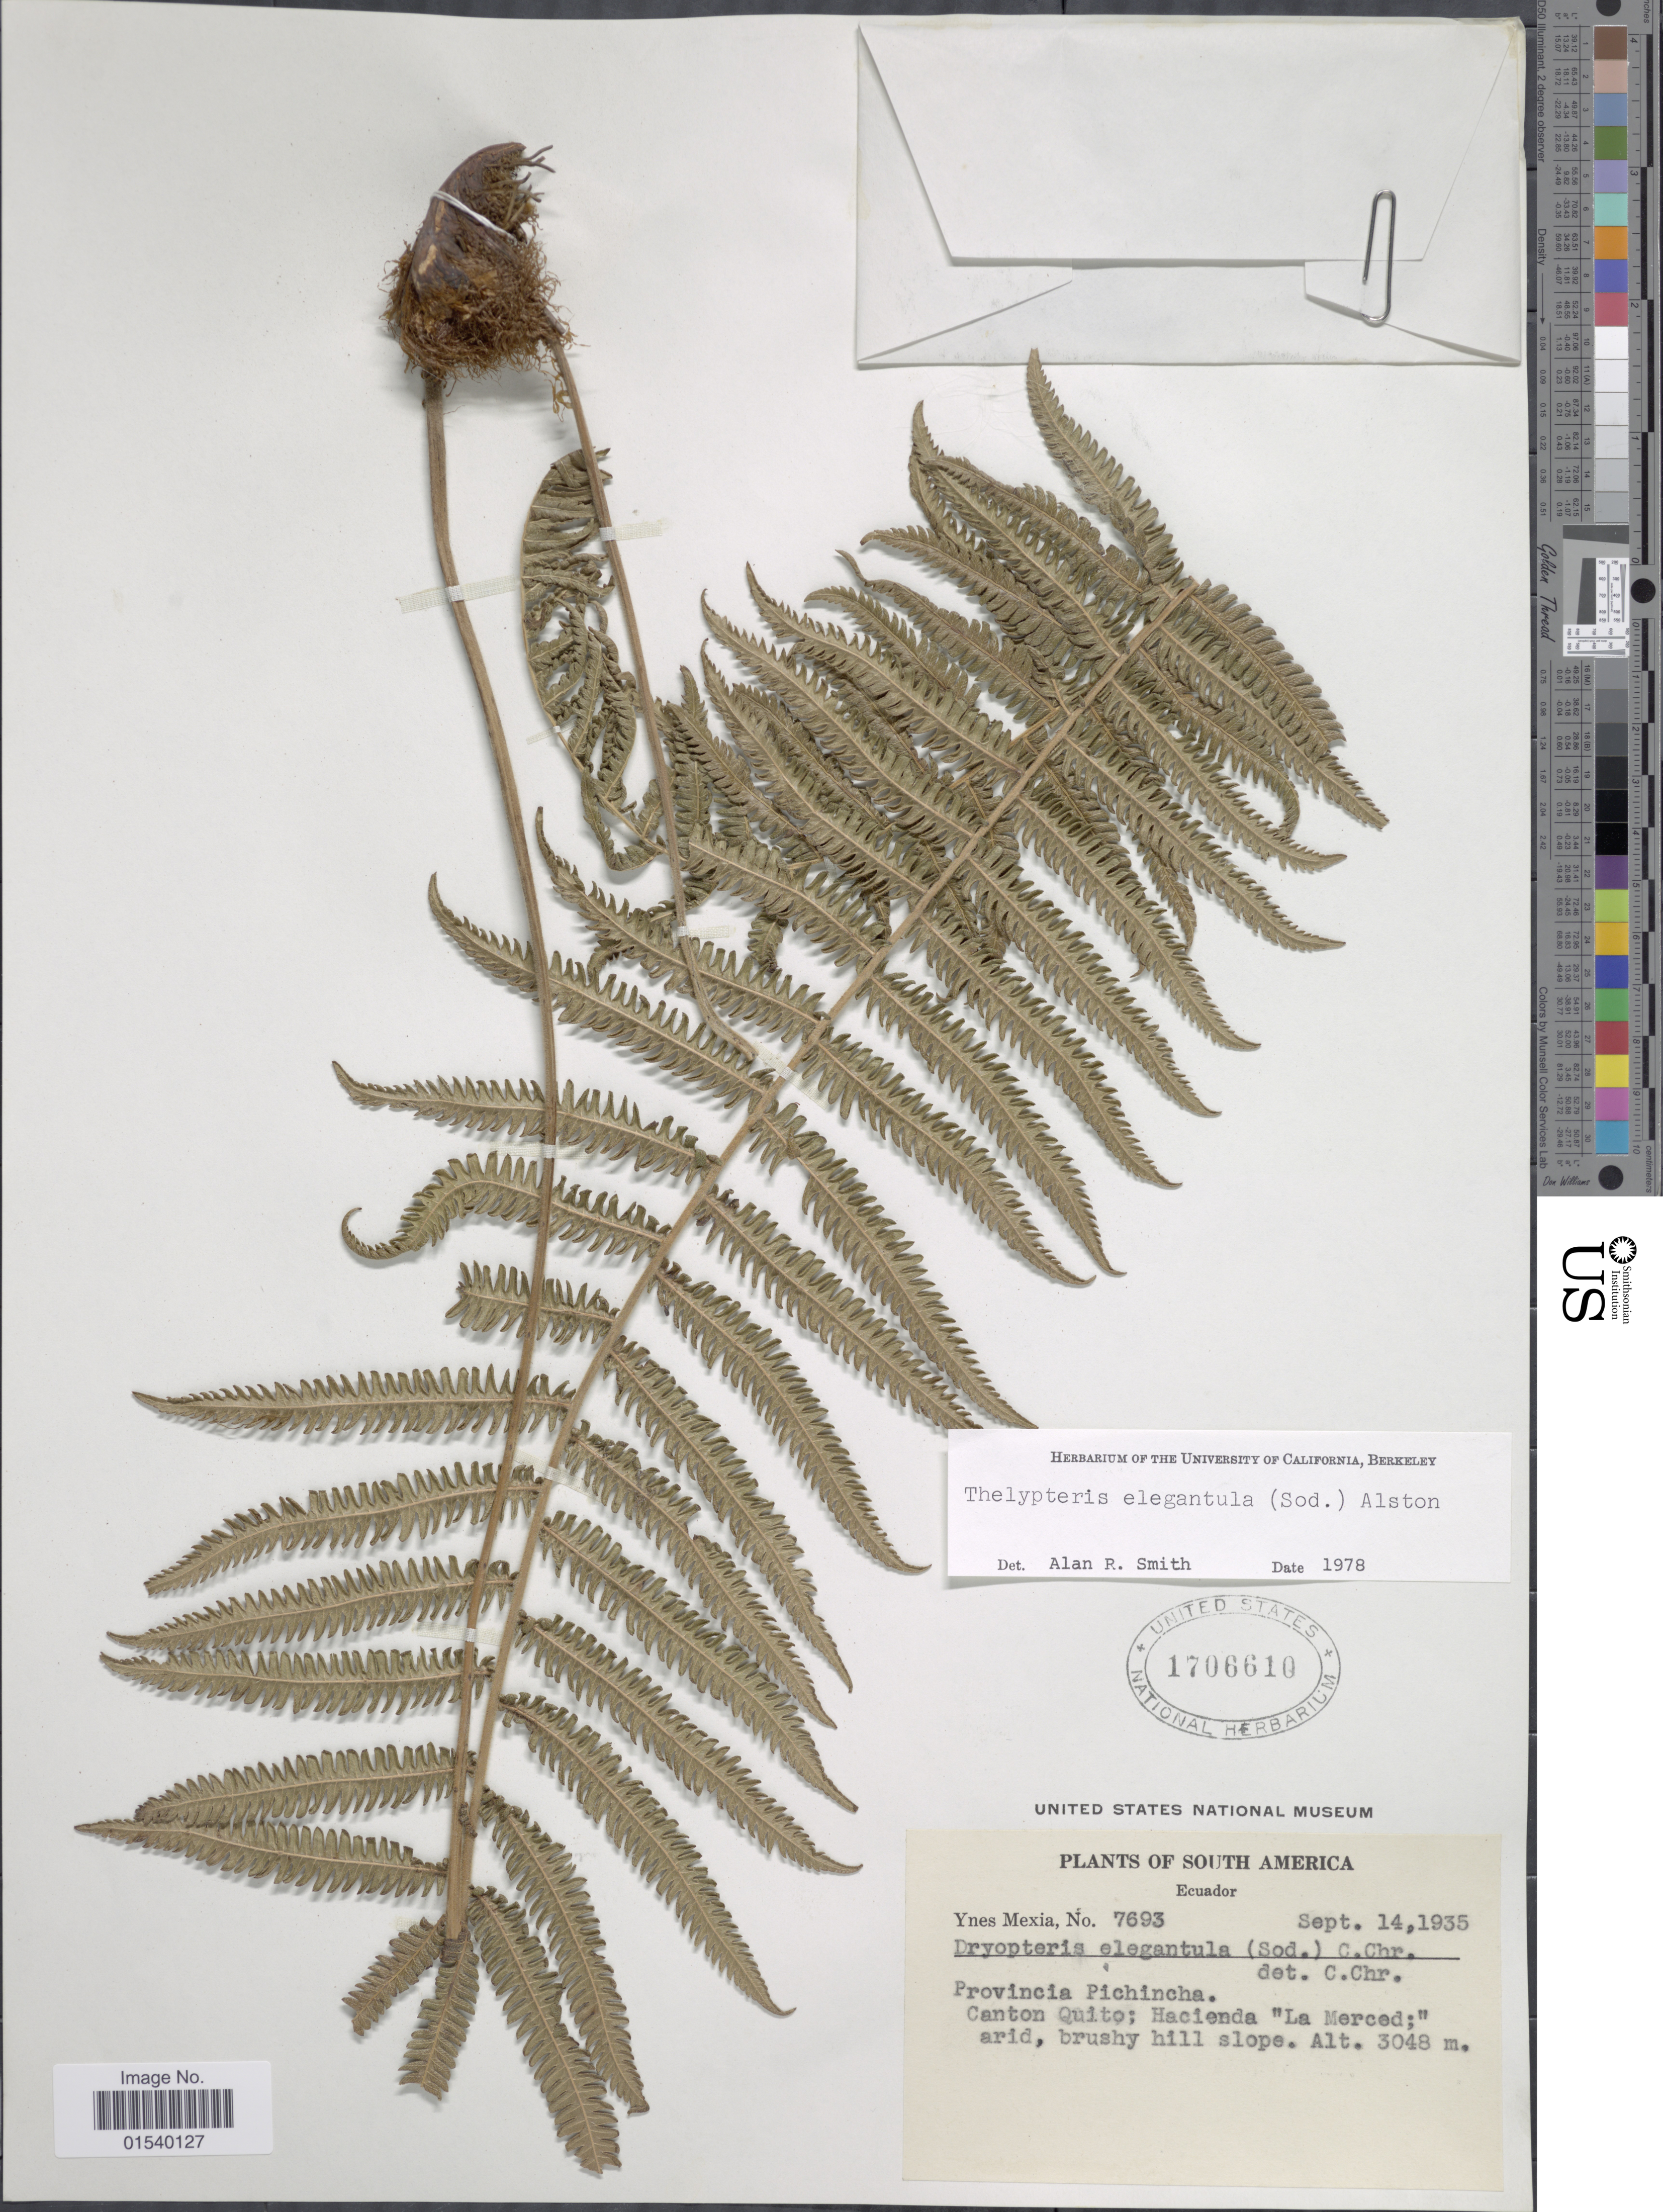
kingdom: Plantae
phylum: Tracheophyta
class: Polypodiopsida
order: Polypodiales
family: Thelypteridaceae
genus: Amauropelta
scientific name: Amauropelta elegantula (Sodiro) comb. nov., ined. 2015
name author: (Sodiro)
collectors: Y. Mexia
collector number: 7693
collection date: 1935-09-14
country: Ecuador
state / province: Pichincha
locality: Canton Quito; Hacienda 'La Merced;' arid, brushy hill slope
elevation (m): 3048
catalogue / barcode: US 1706610